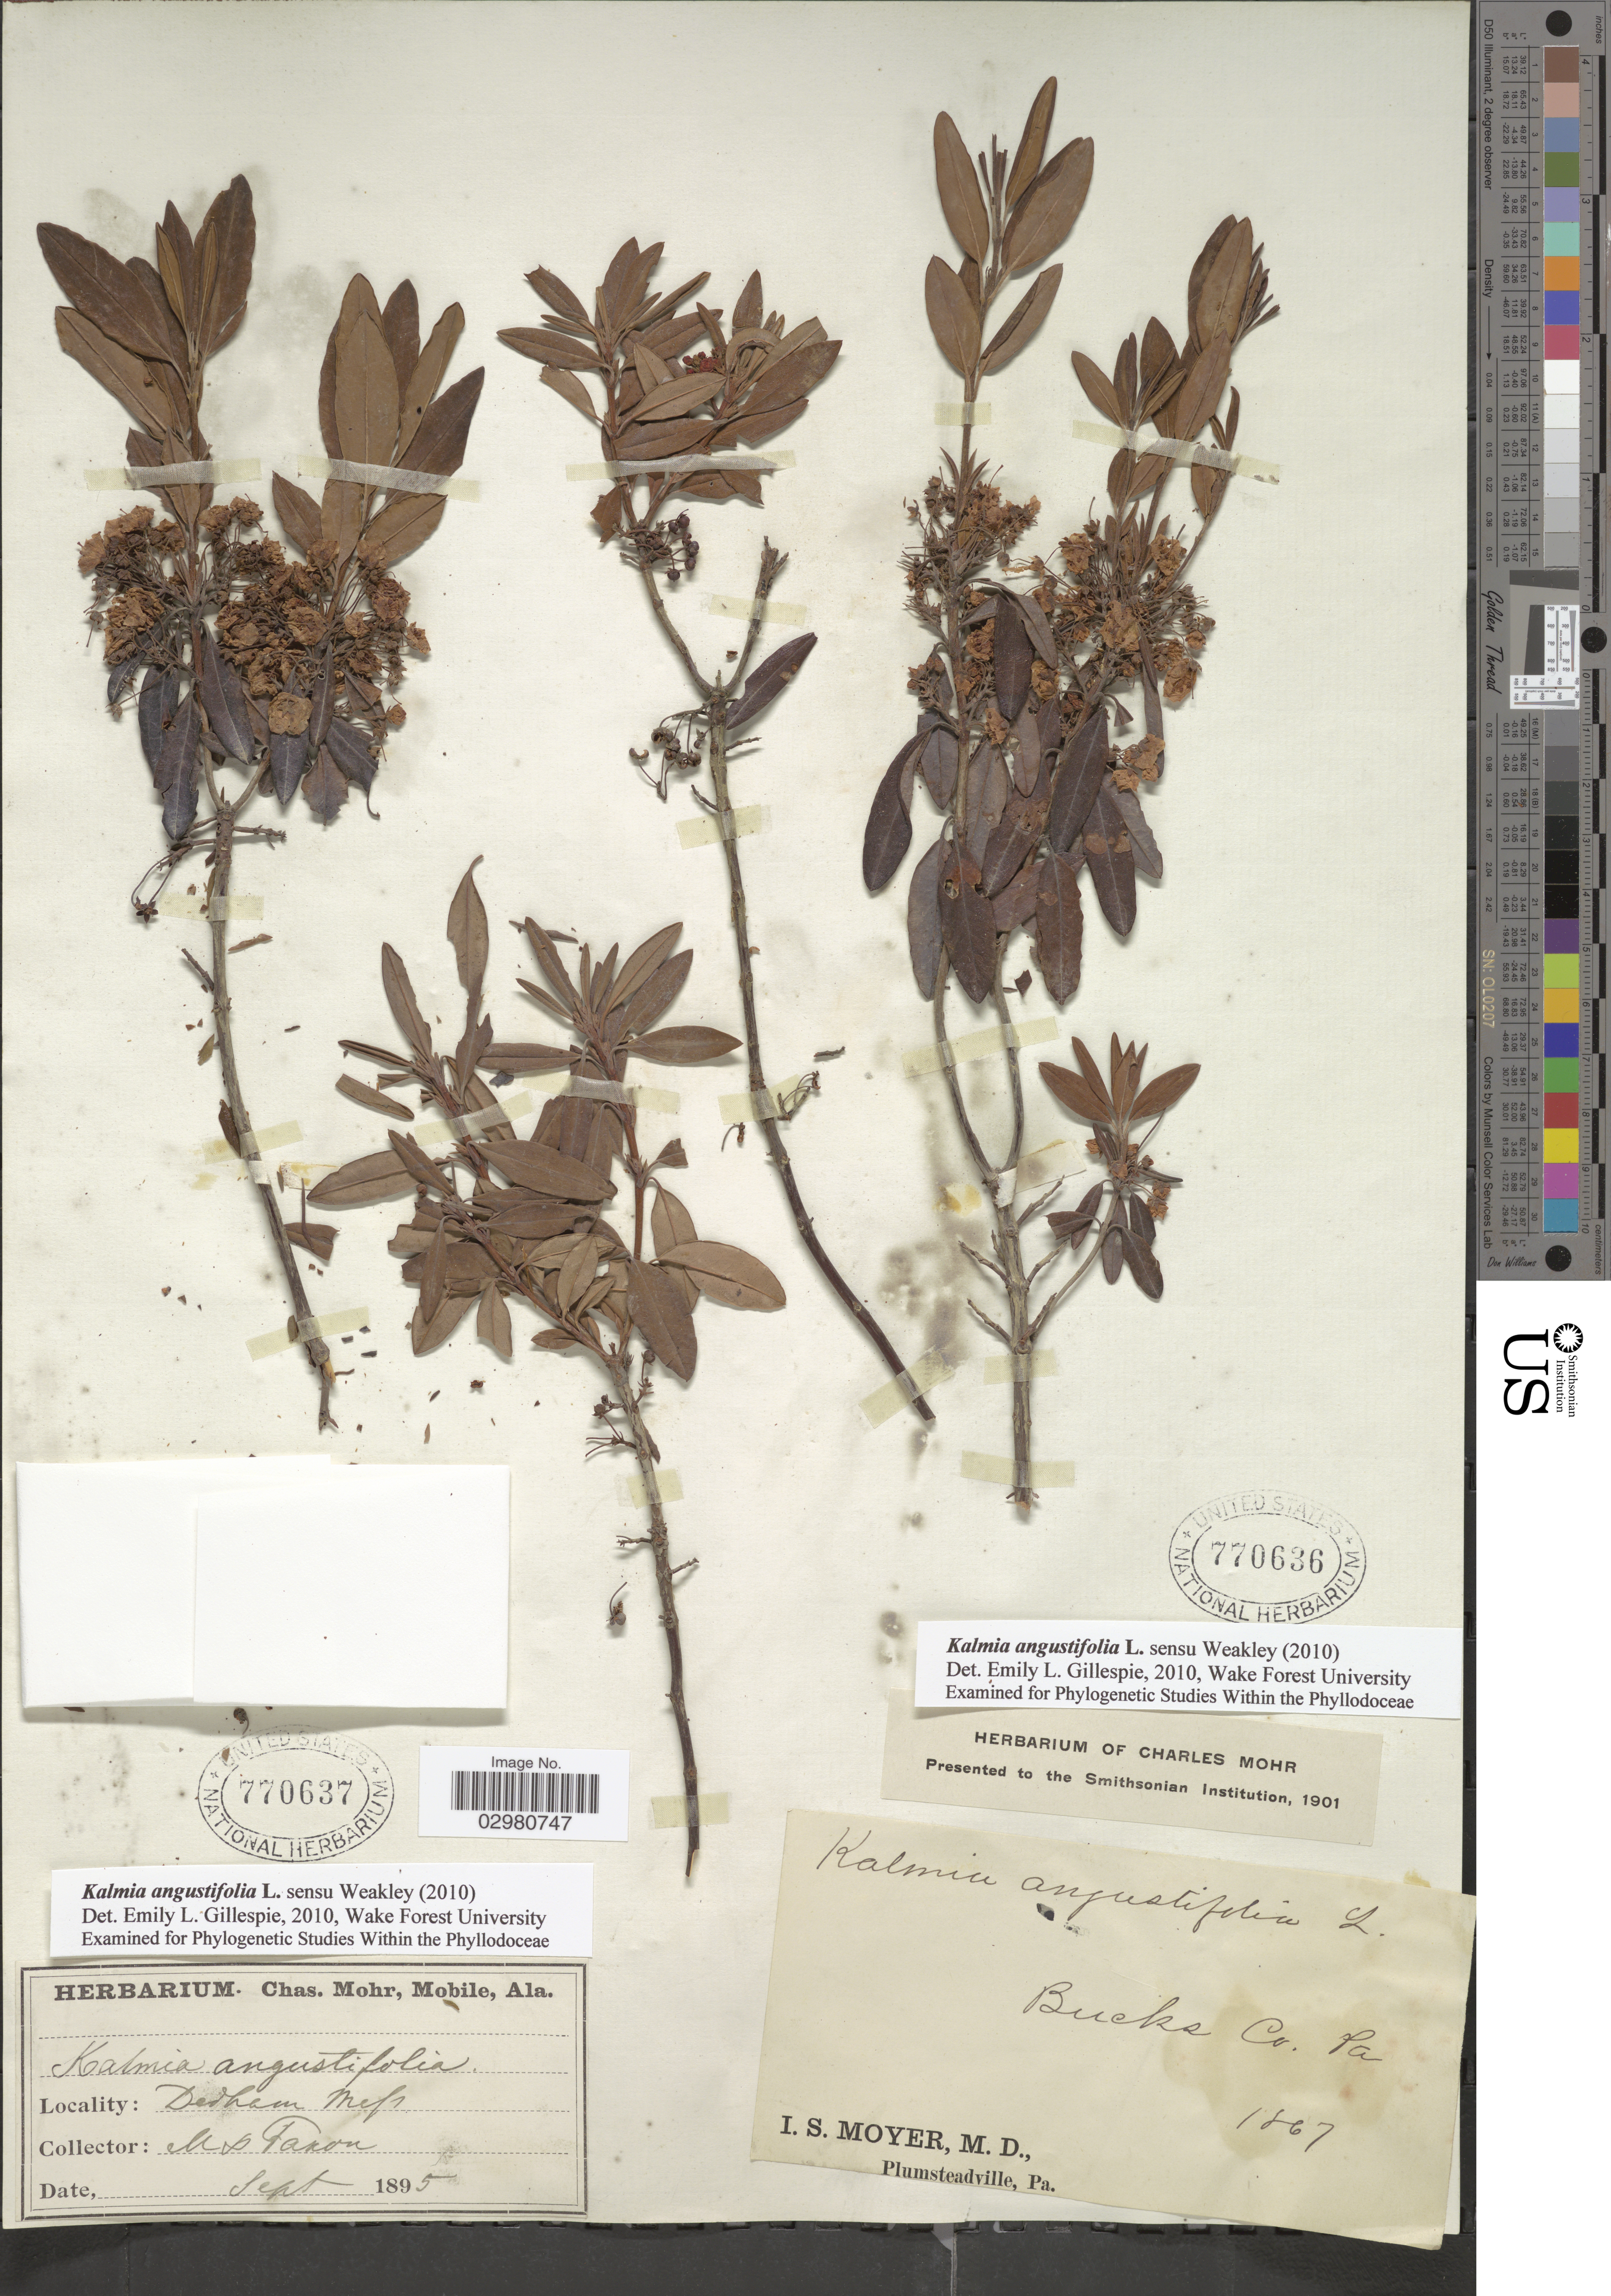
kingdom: Plantae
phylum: Tracheophyta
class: Magnoliopsida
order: Ericales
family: Ericaceae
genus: Kalmia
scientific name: Kalmia angustifolia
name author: L.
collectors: I. S. Moyer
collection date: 1867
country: United States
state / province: Pennsylvania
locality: Bucks Co. Pa.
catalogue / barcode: US 770636